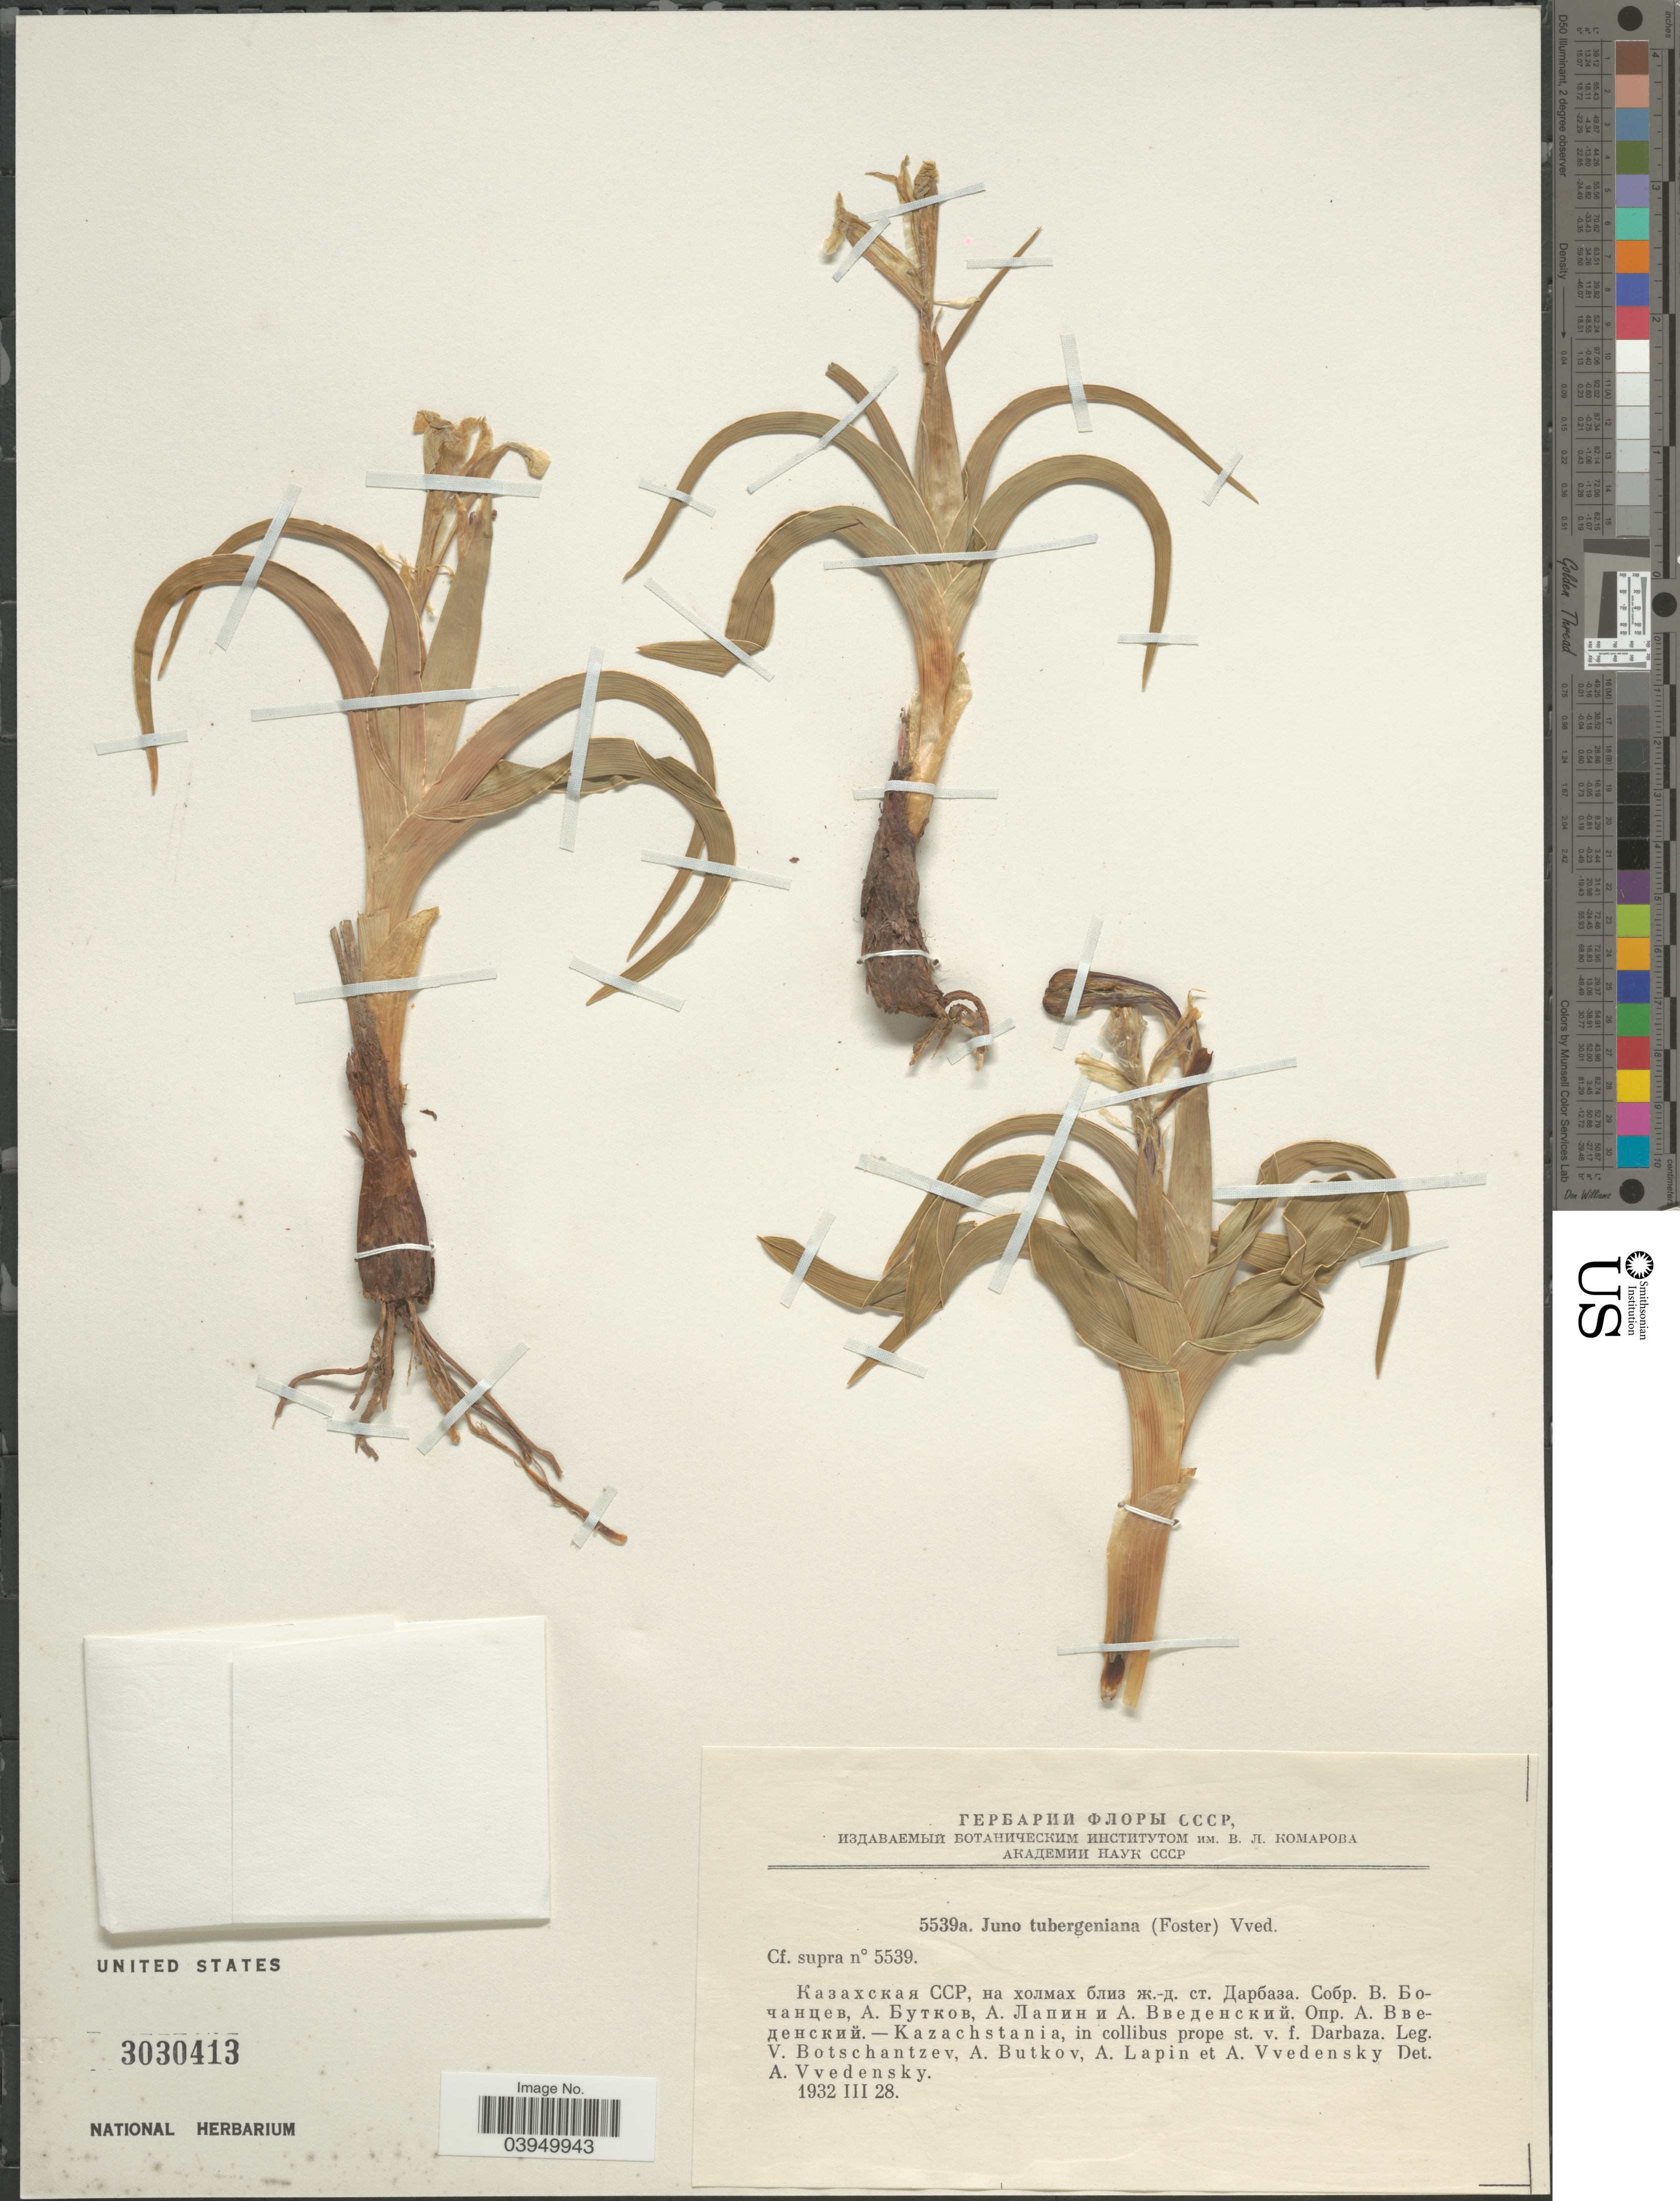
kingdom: Plantae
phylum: Tracheophyta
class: Liliopsida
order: Asparagales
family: Iridaceae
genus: Iris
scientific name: Iris tubergeniana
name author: Foster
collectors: V. P. Botschantzev, A. Butkov, A. Lapin & A. Vvedensky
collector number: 5539a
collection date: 1932-03-28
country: Kazakhstan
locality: Kazachstania, in collibus prope st. v. f. Darbaza.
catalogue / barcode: US 3030413